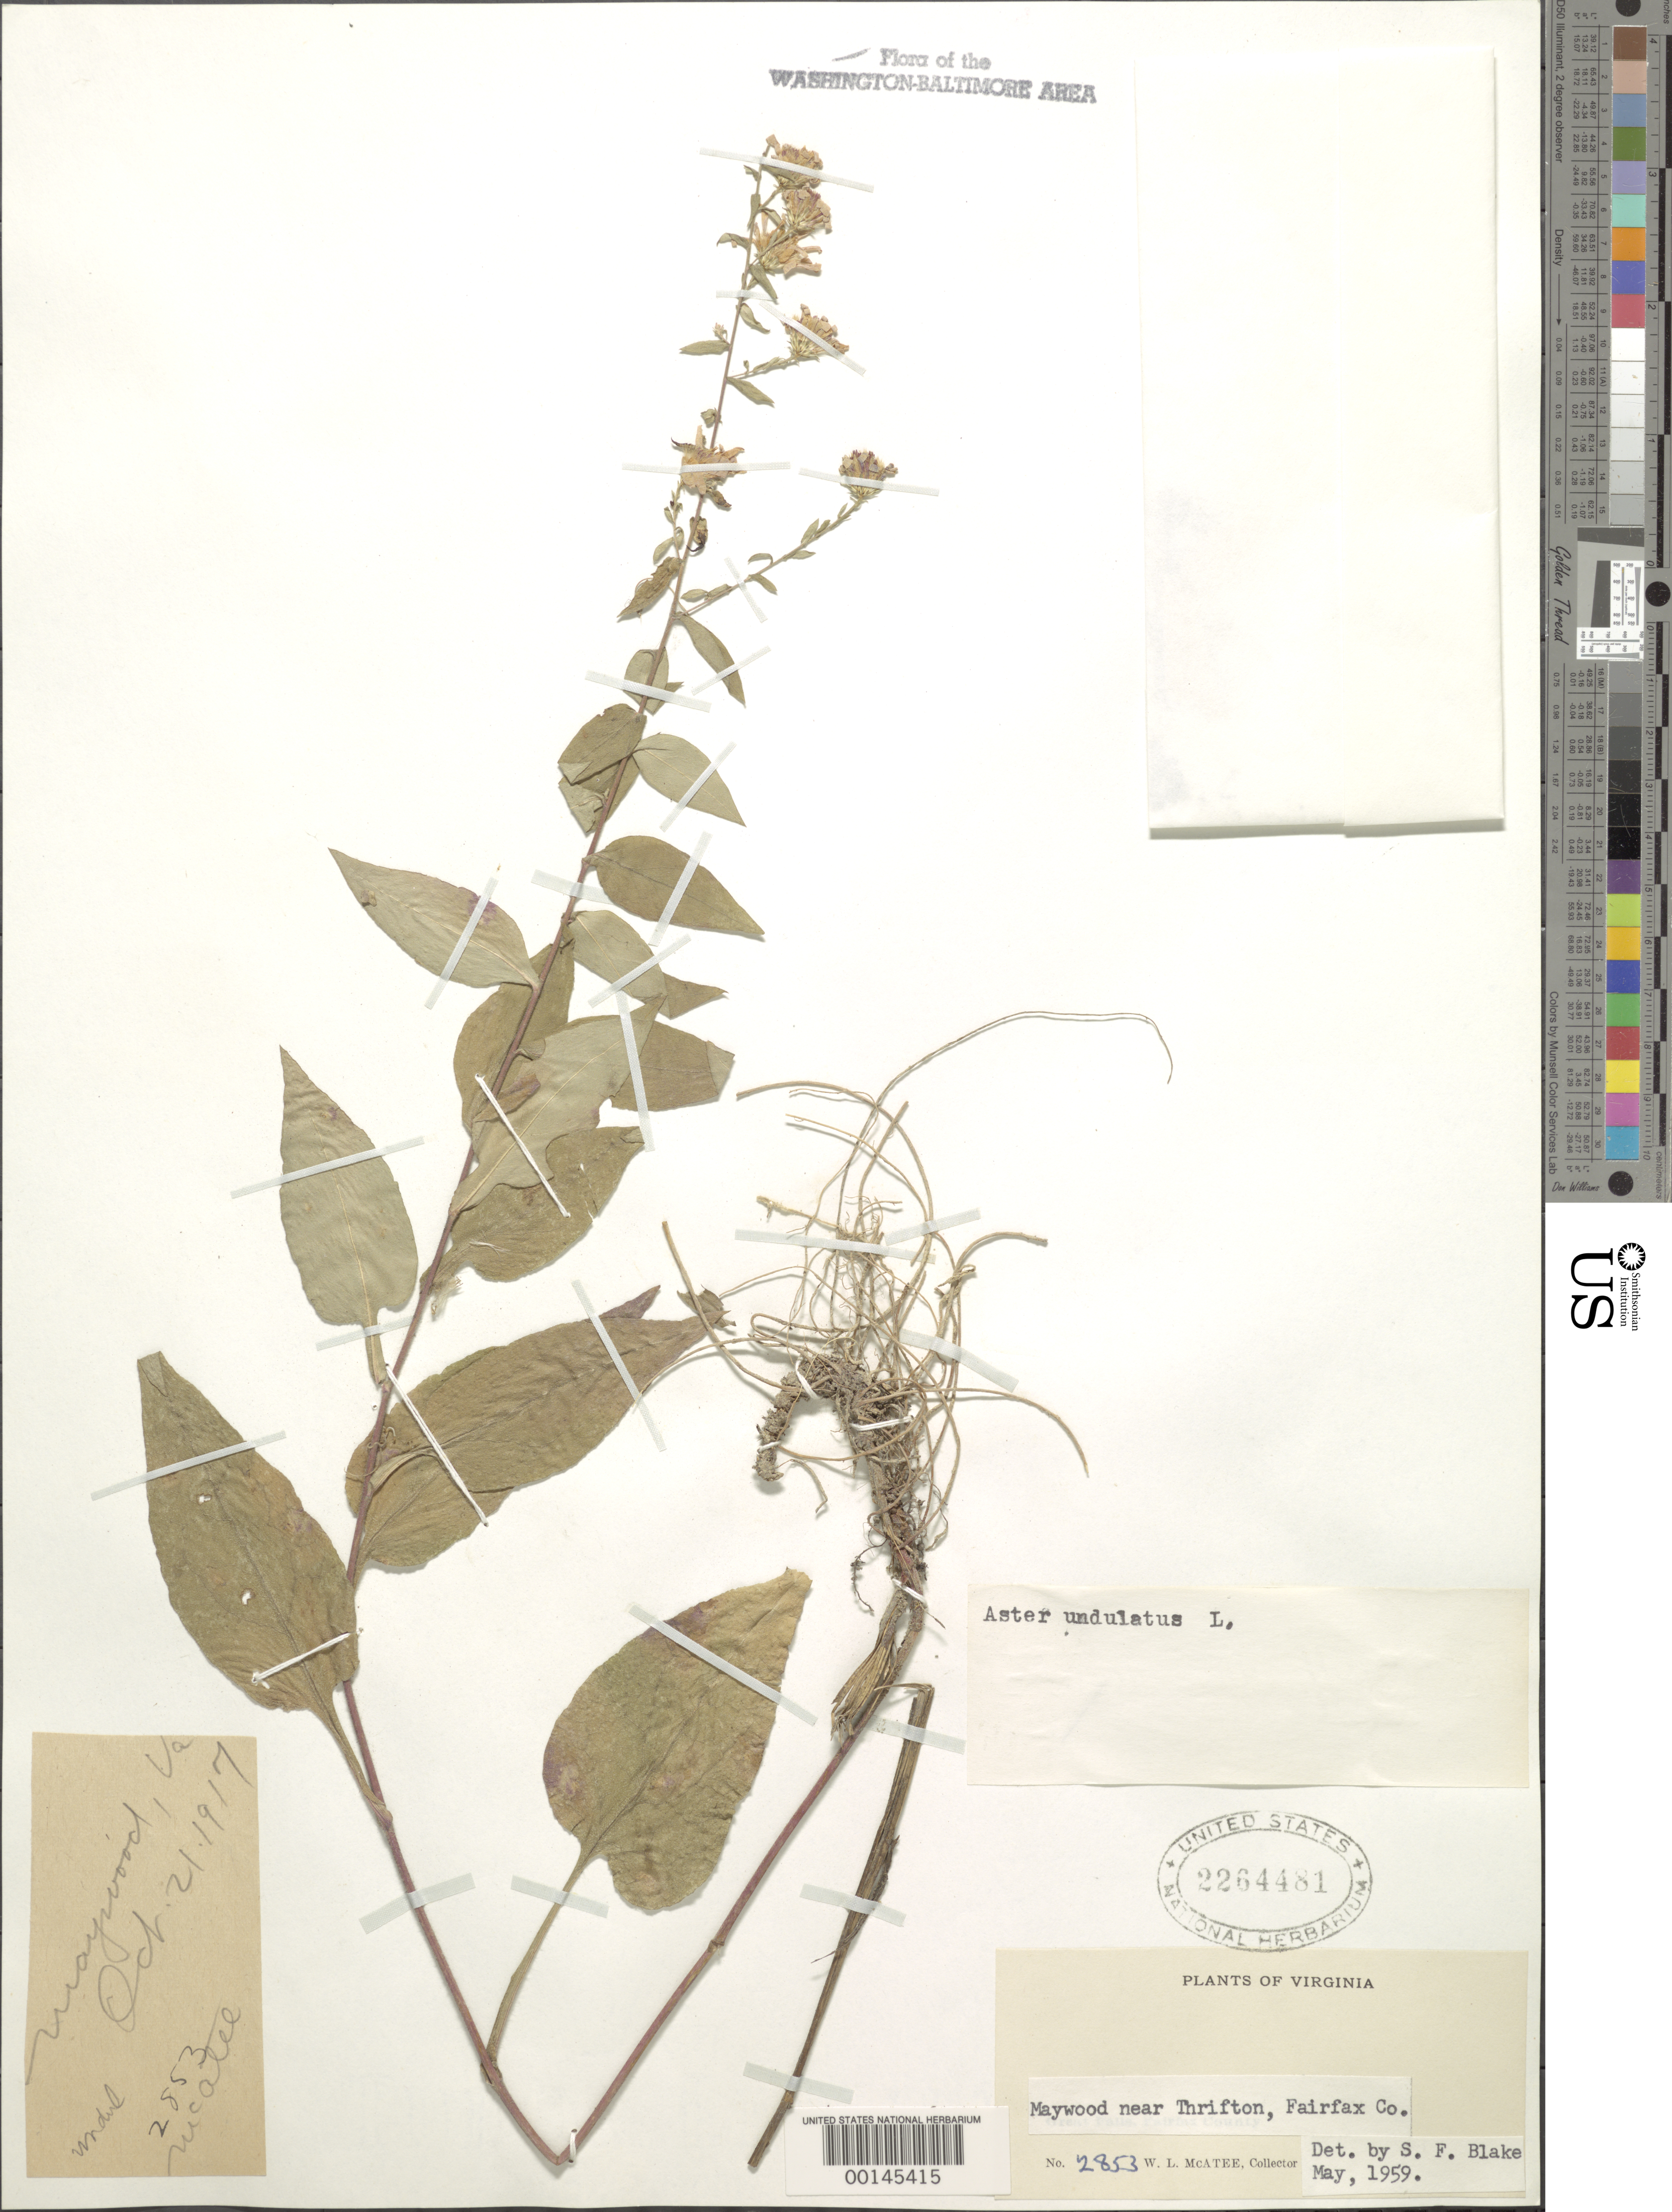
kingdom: Plantae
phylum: Tracheophyta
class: Magnoliopsida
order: Asterales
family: Asteraceae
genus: Symphyotrichum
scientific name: Symphyotrichum undulatum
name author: (L.) G.L. Nesom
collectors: W. McAtee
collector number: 2853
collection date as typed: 21 Oct 1917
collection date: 1917-10-21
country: United States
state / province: Virginia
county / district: Fairfax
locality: Maywood near Thrifton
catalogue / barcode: US 2264481